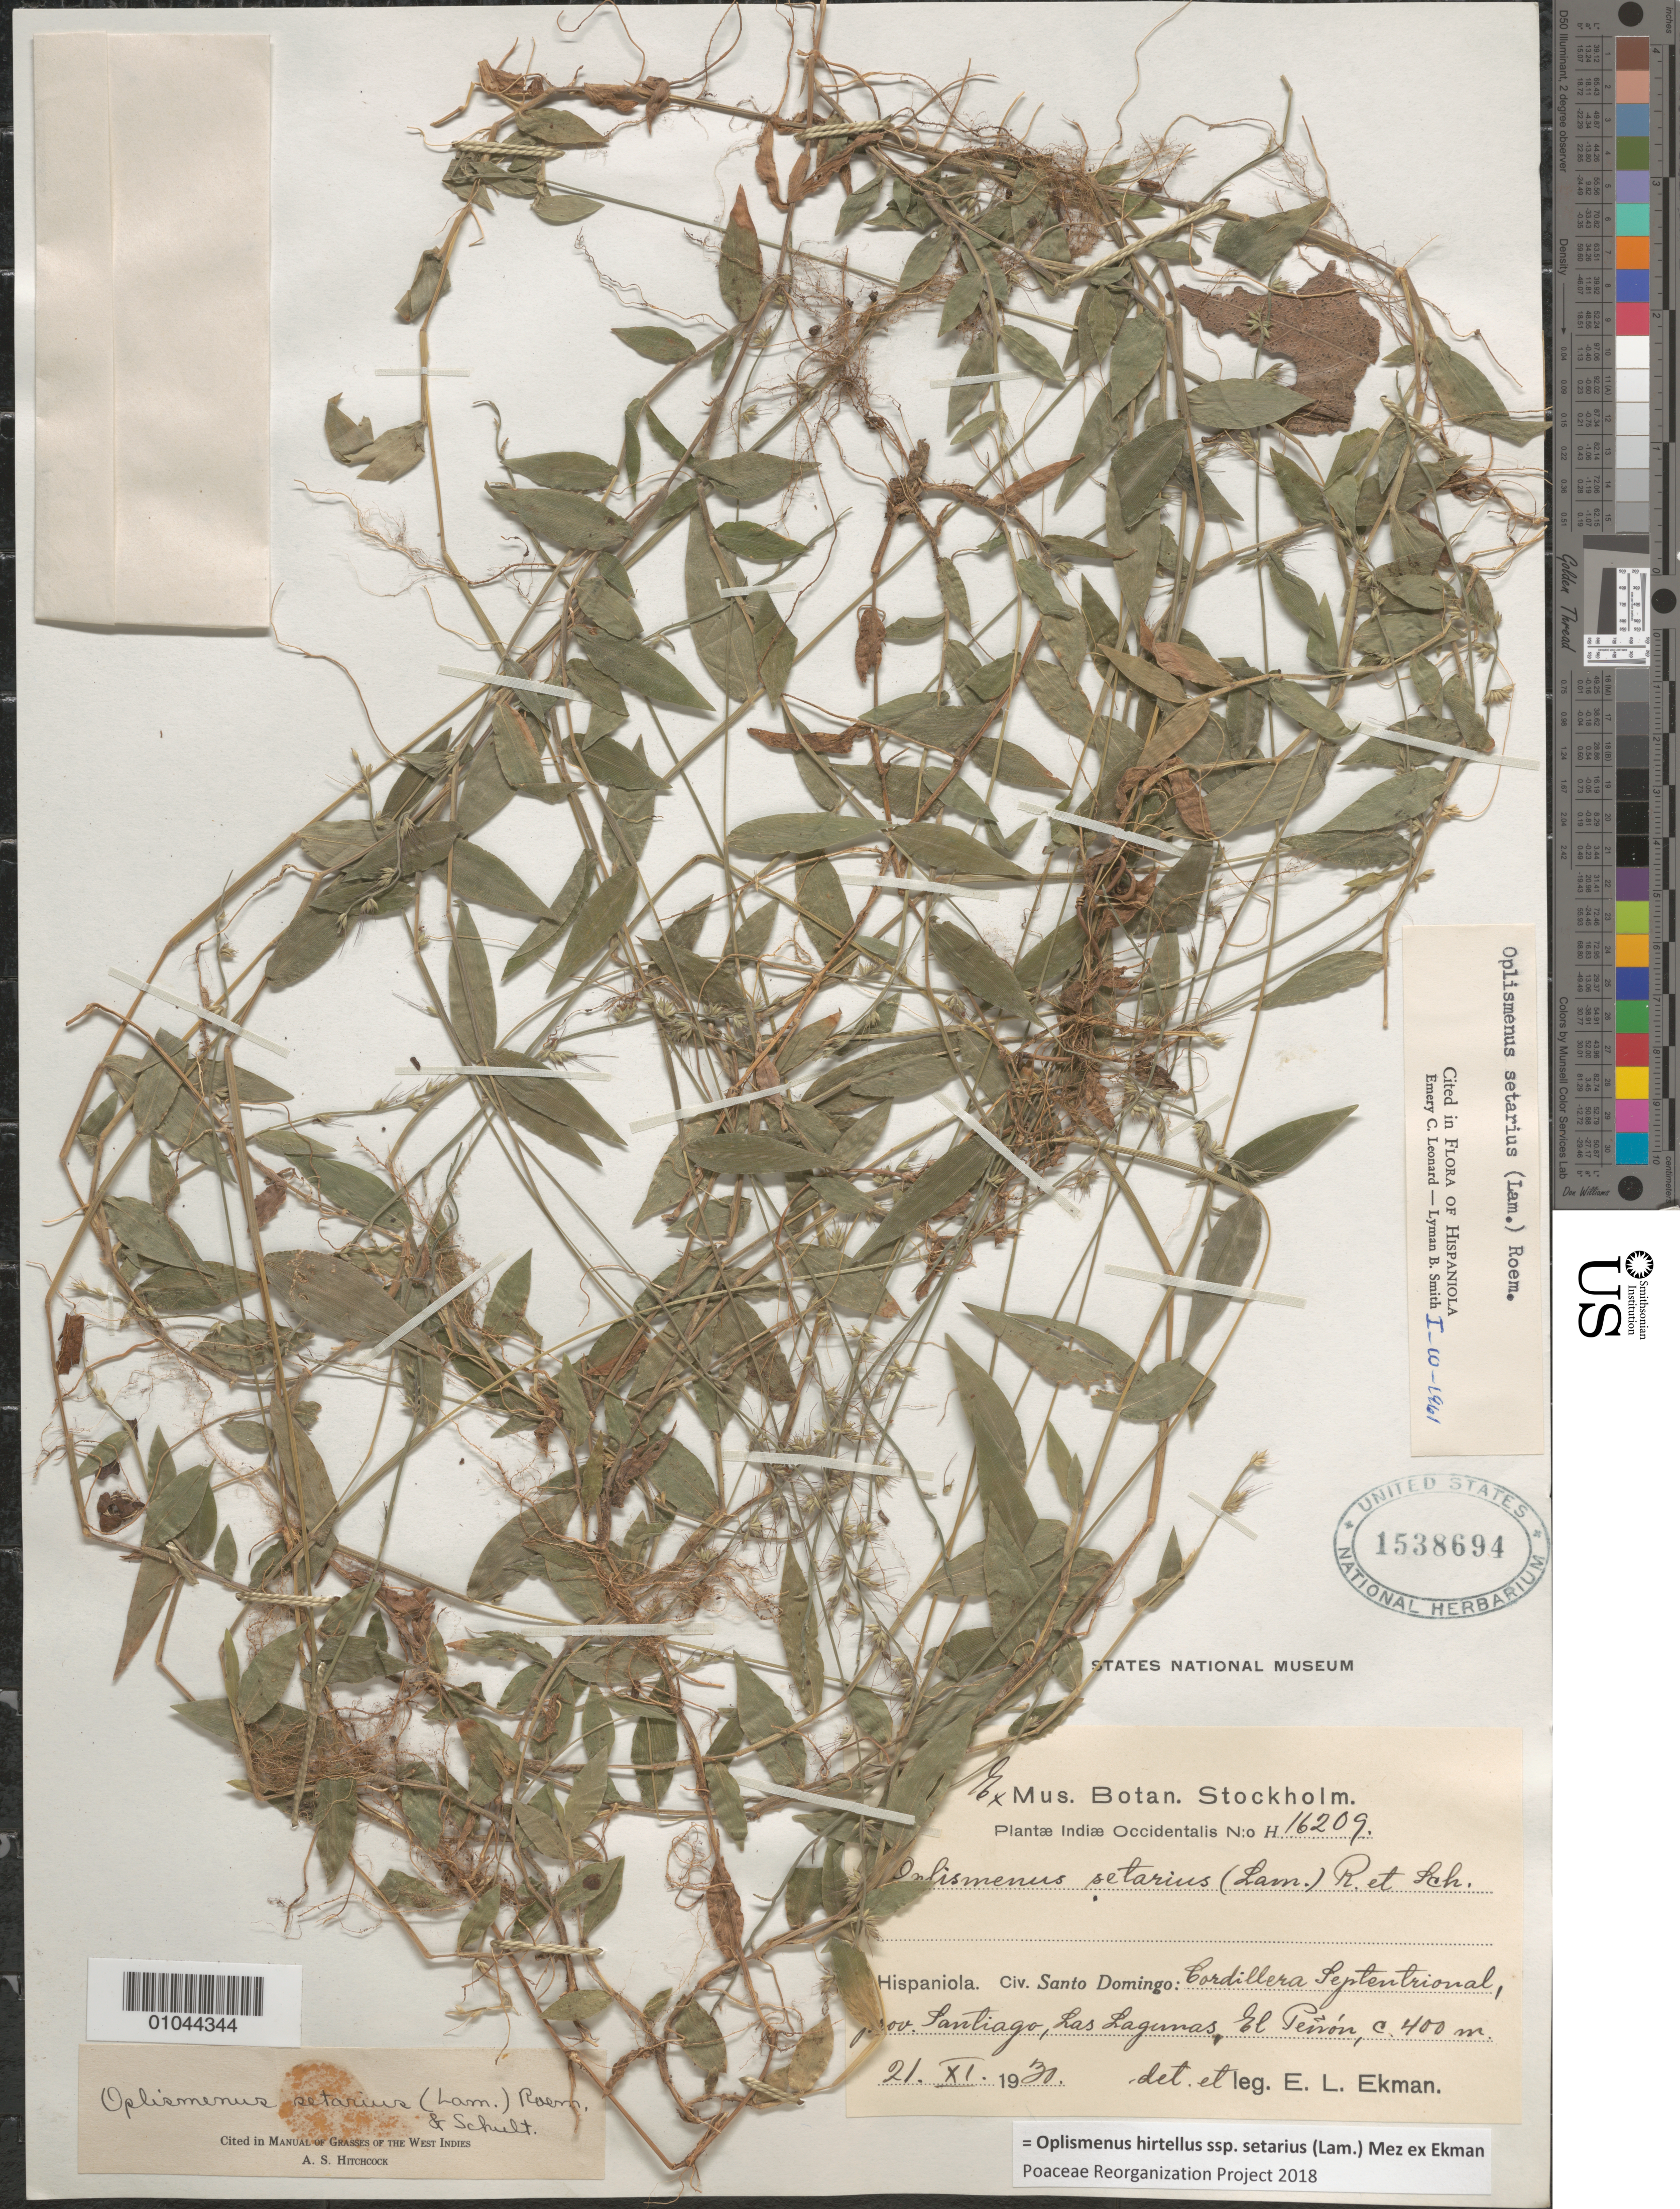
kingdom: Plantae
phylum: Tracheophyta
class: Liliopsida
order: Poales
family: Poaceae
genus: Oplismenus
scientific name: Oplismenus hirtellus subsp. setarius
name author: (Lam.) Mez ex Ekman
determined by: Poaceae Reorganization Project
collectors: E. L. Ekman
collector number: H 16209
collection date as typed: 21 Nov 1930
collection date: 1930-11-21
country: Dominican Republic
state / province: Santiago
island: Hispaniola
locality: Cordillera Septentrional, Las Lagumas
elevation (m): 400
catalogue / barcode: US 1538694